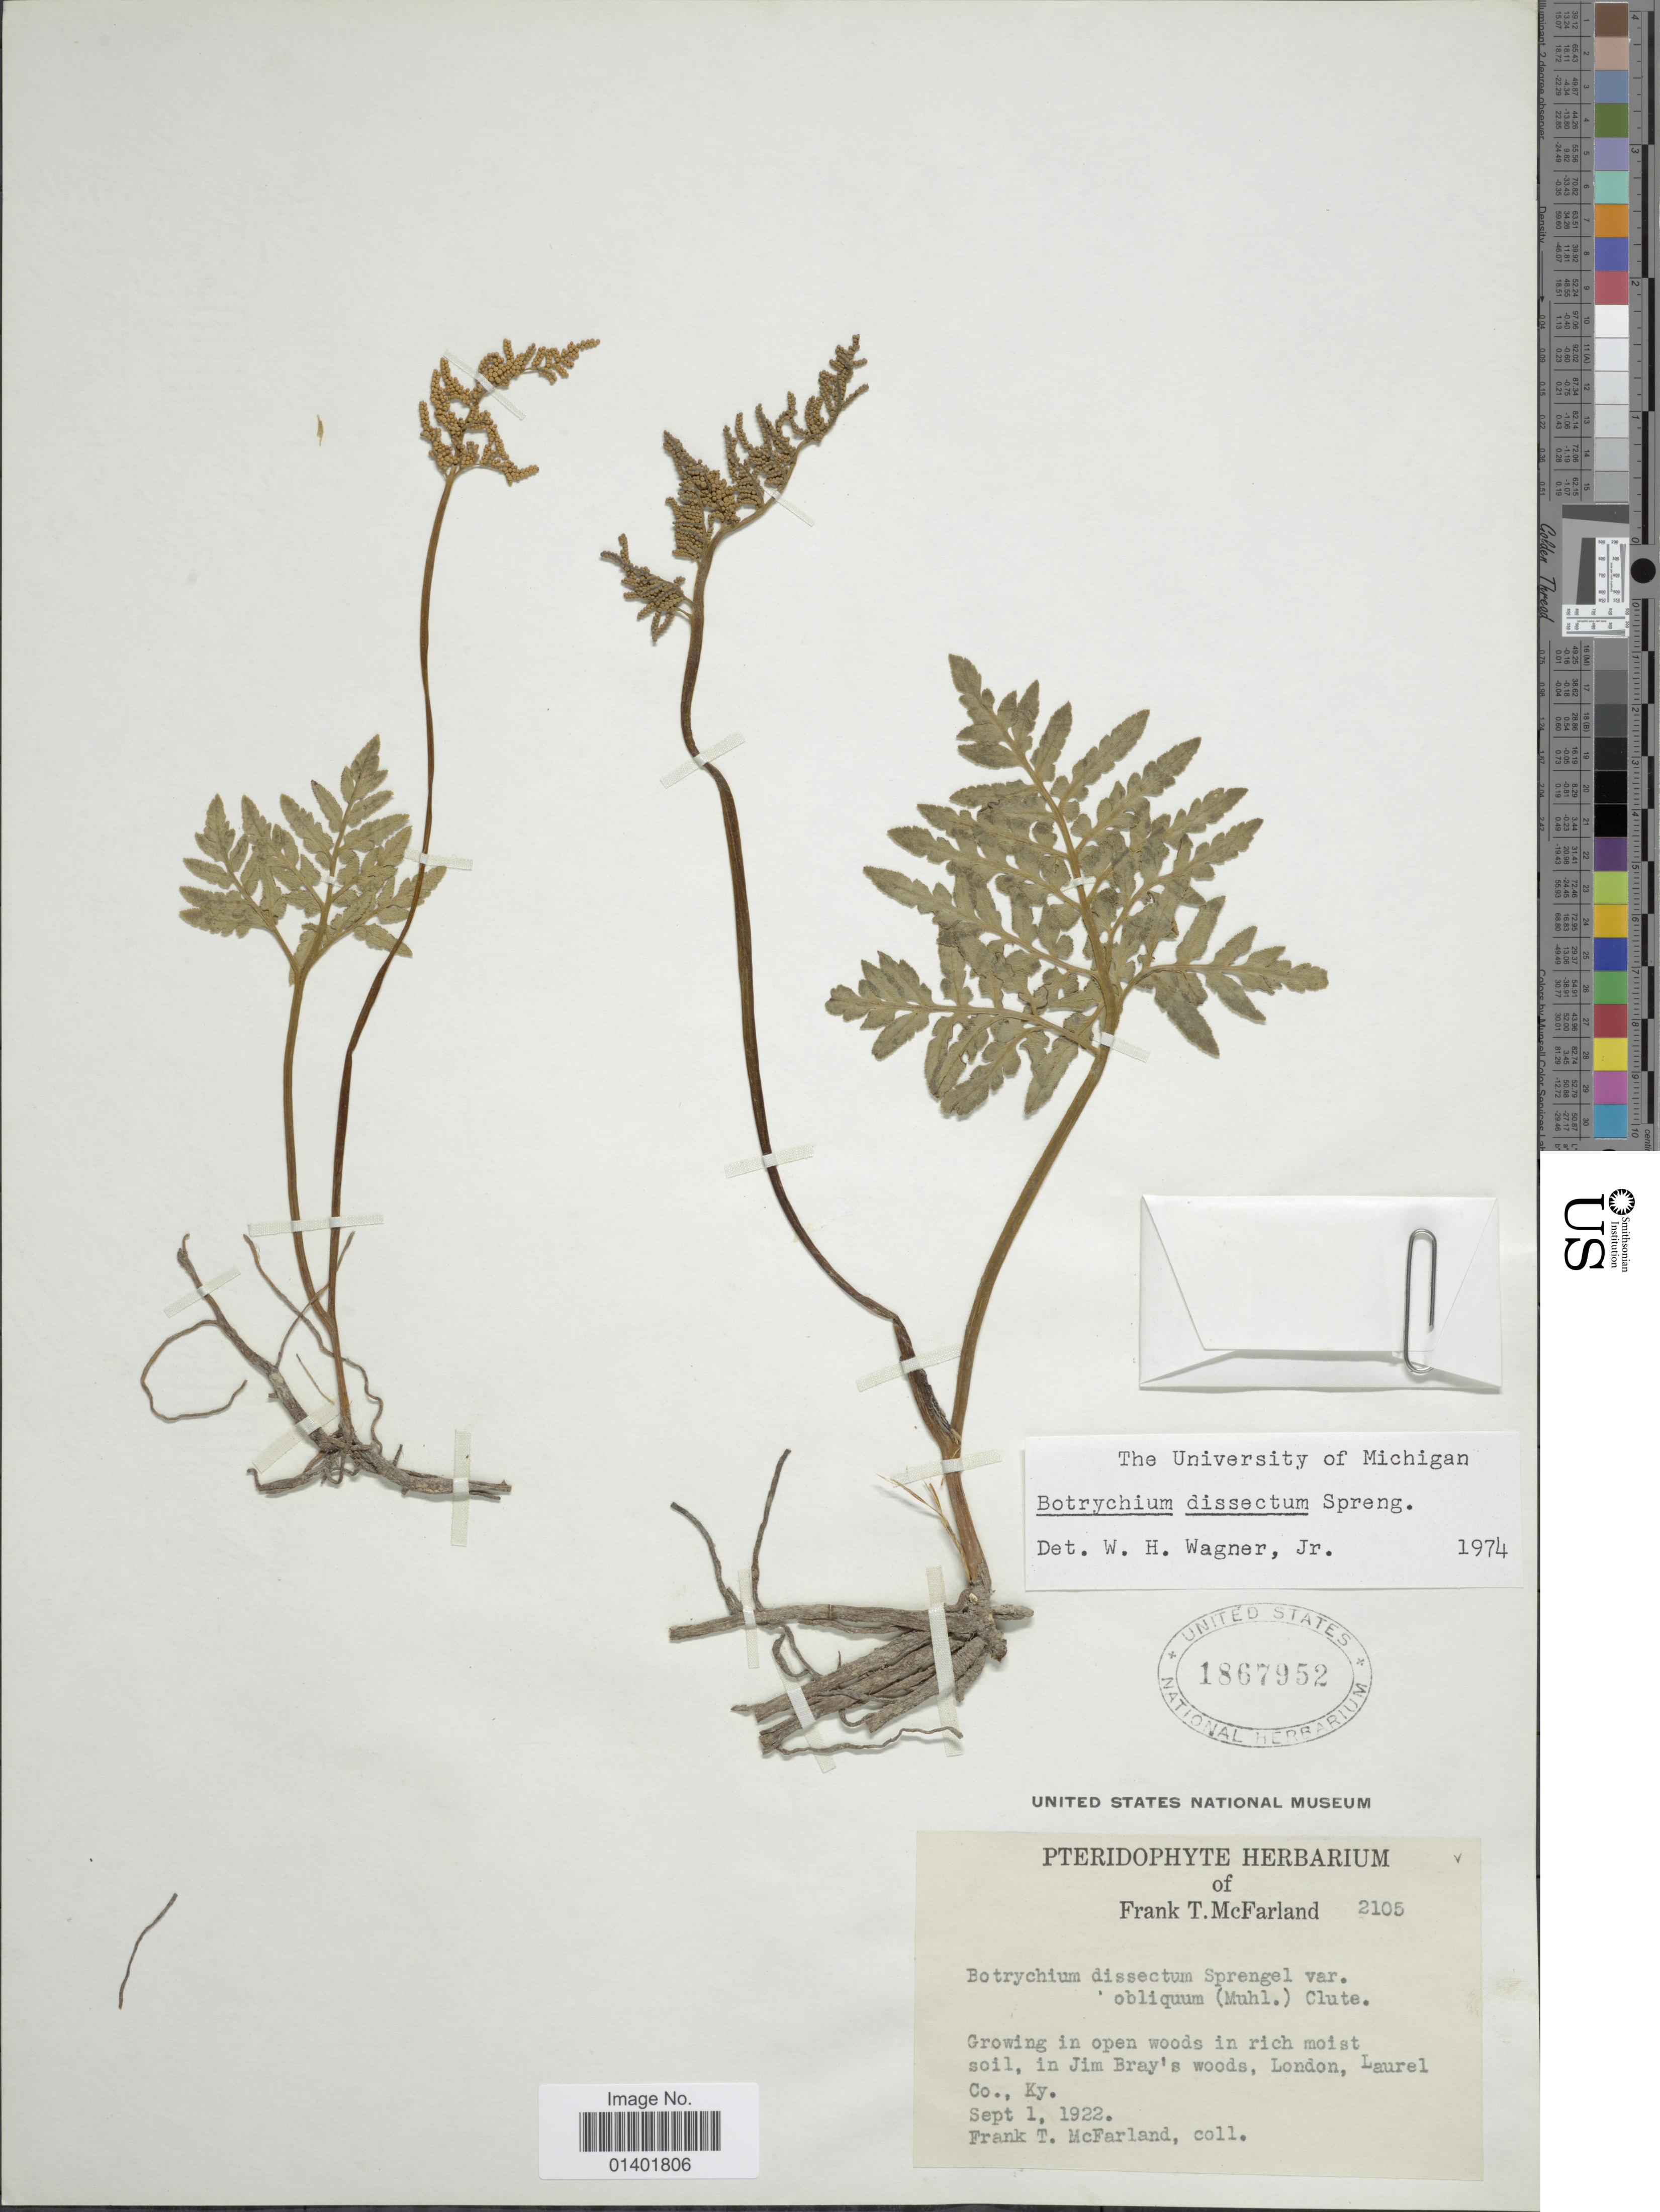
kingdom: Plantae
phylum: Tracheophyta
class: Polypodiopsida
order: Ophioglossales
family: Ophioglossaceae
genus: Botrychium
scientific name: Botrychium dissectum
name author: Spreng.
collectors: F. McFarland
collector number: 2105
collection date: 1922-09-01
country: United States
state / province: Kentucky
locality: Growing in open woods in rich moist soil, in Jim Bray's woods, London, Laurel Co.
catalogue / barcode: US 1867952